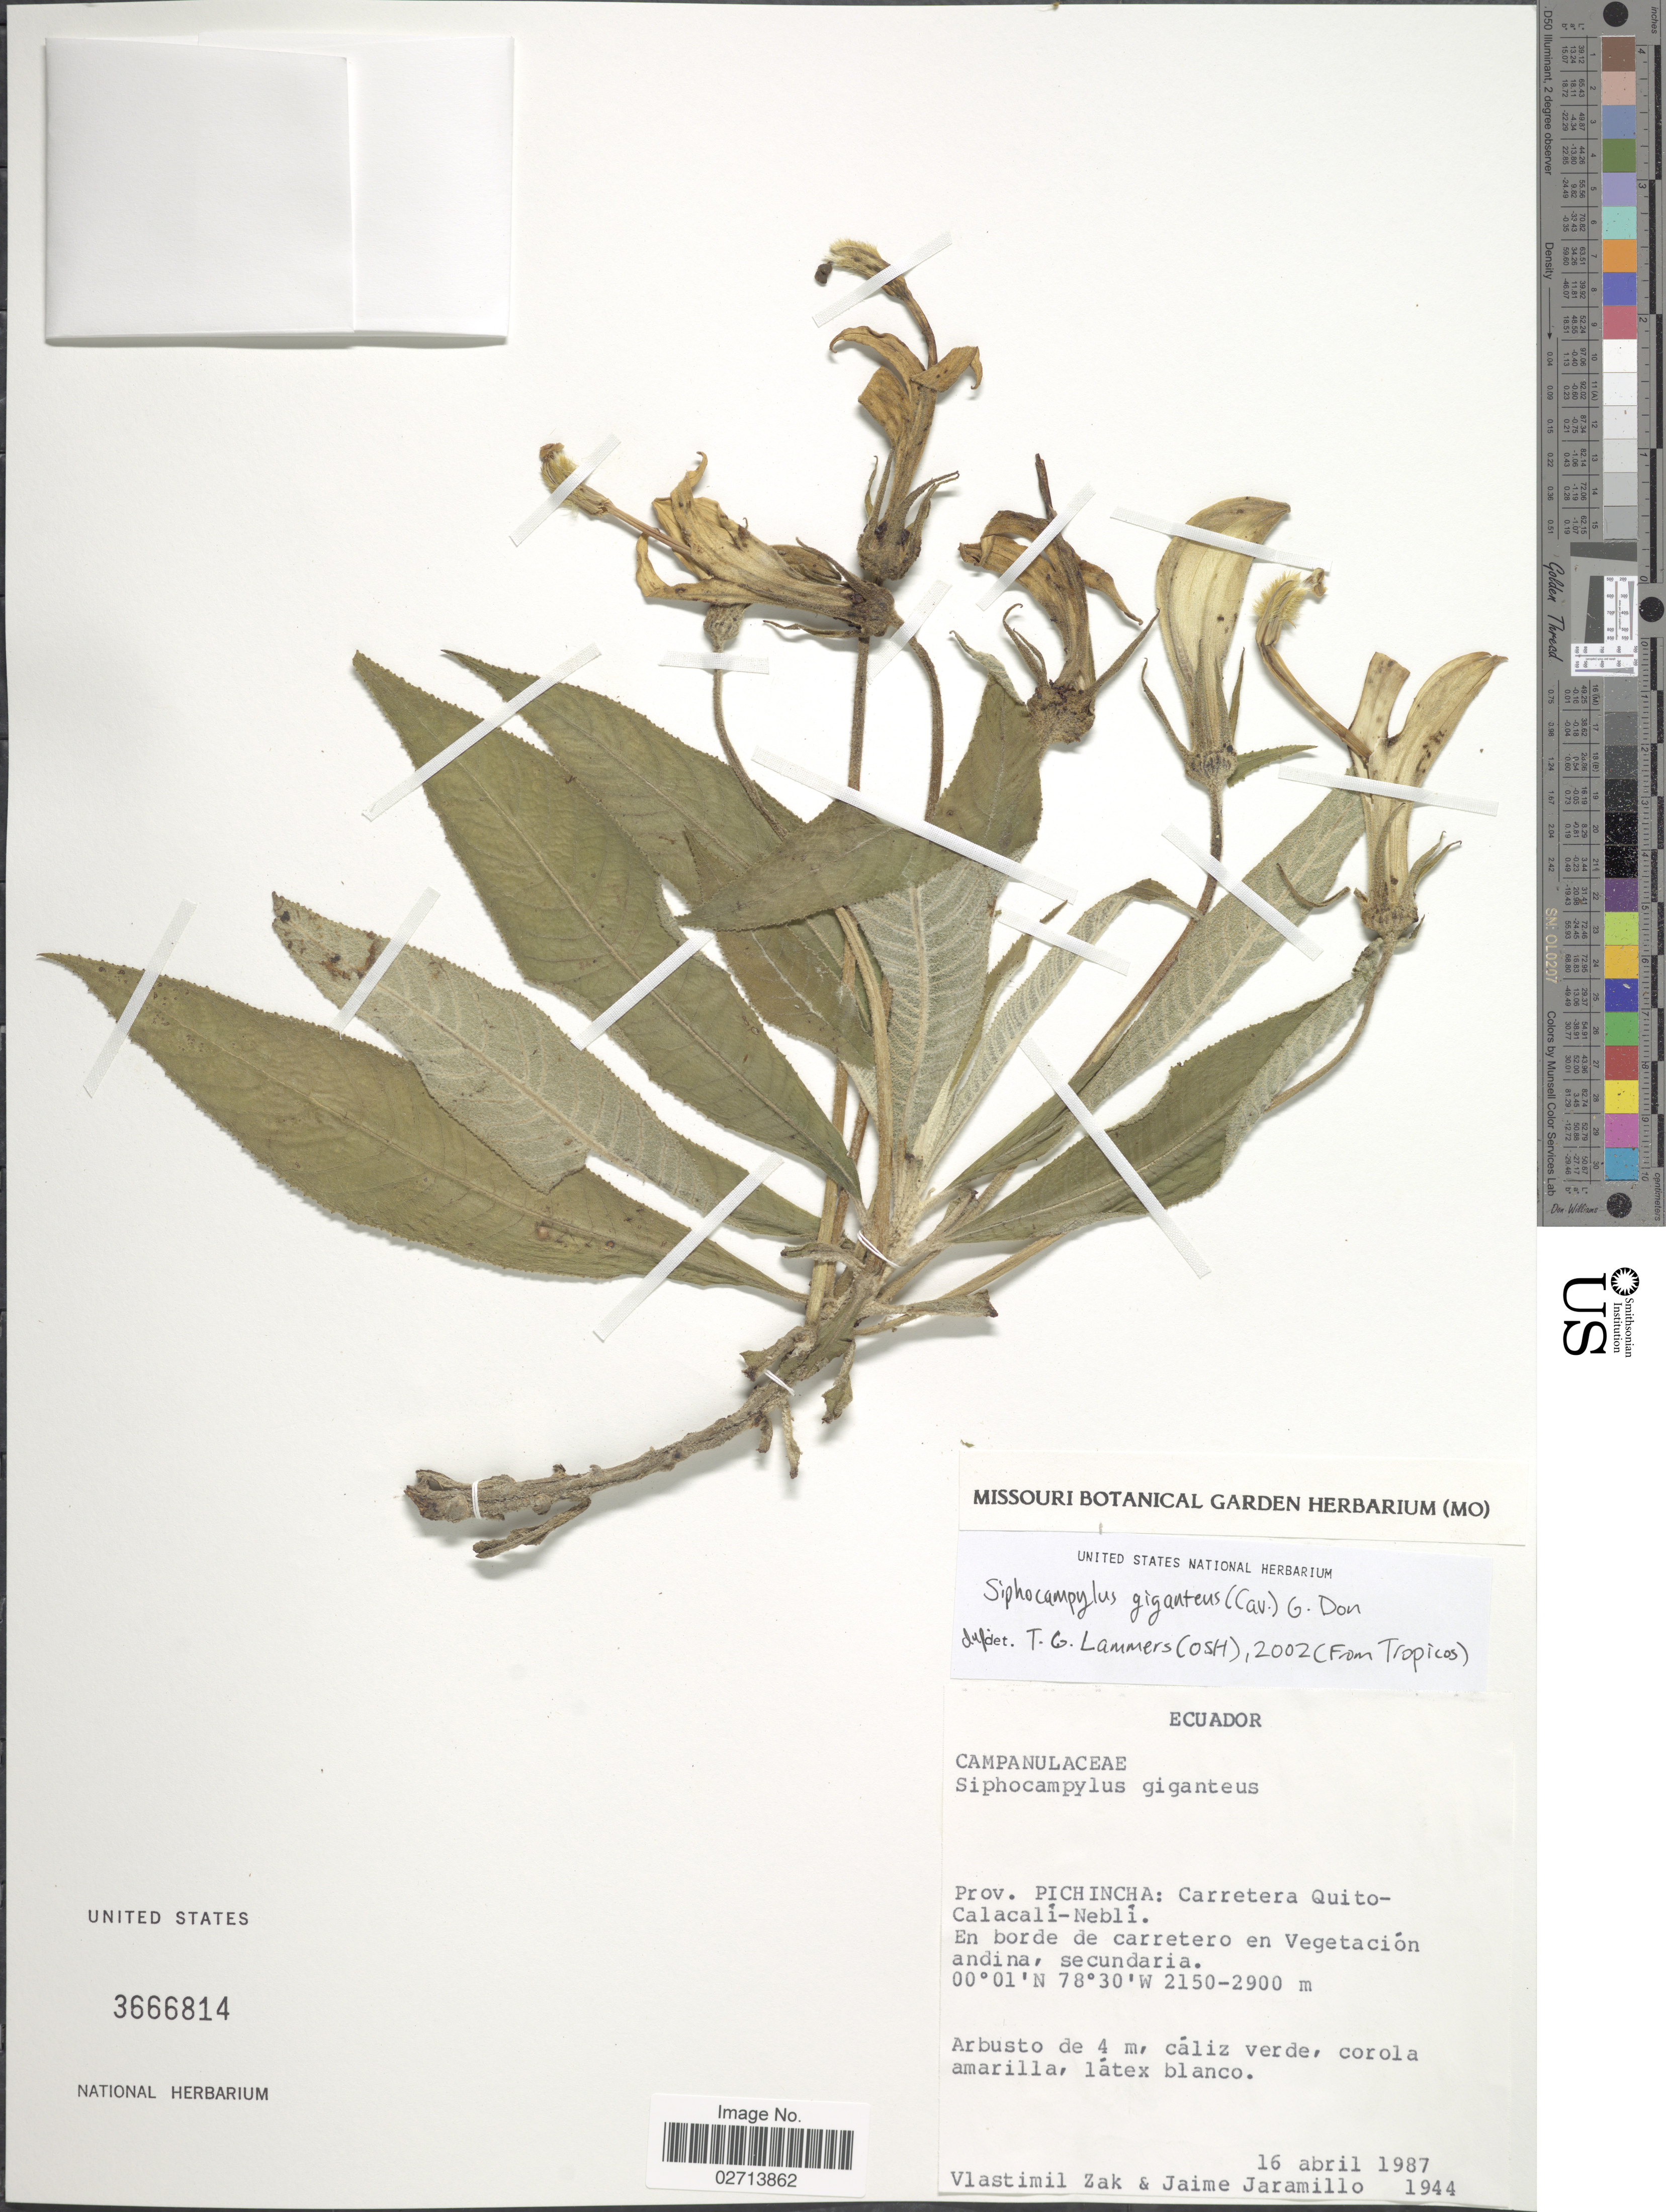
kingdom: Plantae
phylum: Tracheophyta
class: Magnoliopsida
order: Asterales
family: Campanulaceae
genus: Siphocampylus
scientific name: Siphocampylus giganteus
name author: (Cav.) G. Don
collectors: V. Zak & J. Jaramillo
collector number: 1944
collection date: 1987-04-16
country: Ecuador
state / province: Pichincha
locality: Carretera Quito-Calacalí-Neblí, En borde de carretero en Vegetación andina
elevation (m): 2150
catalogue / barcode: US 3666814